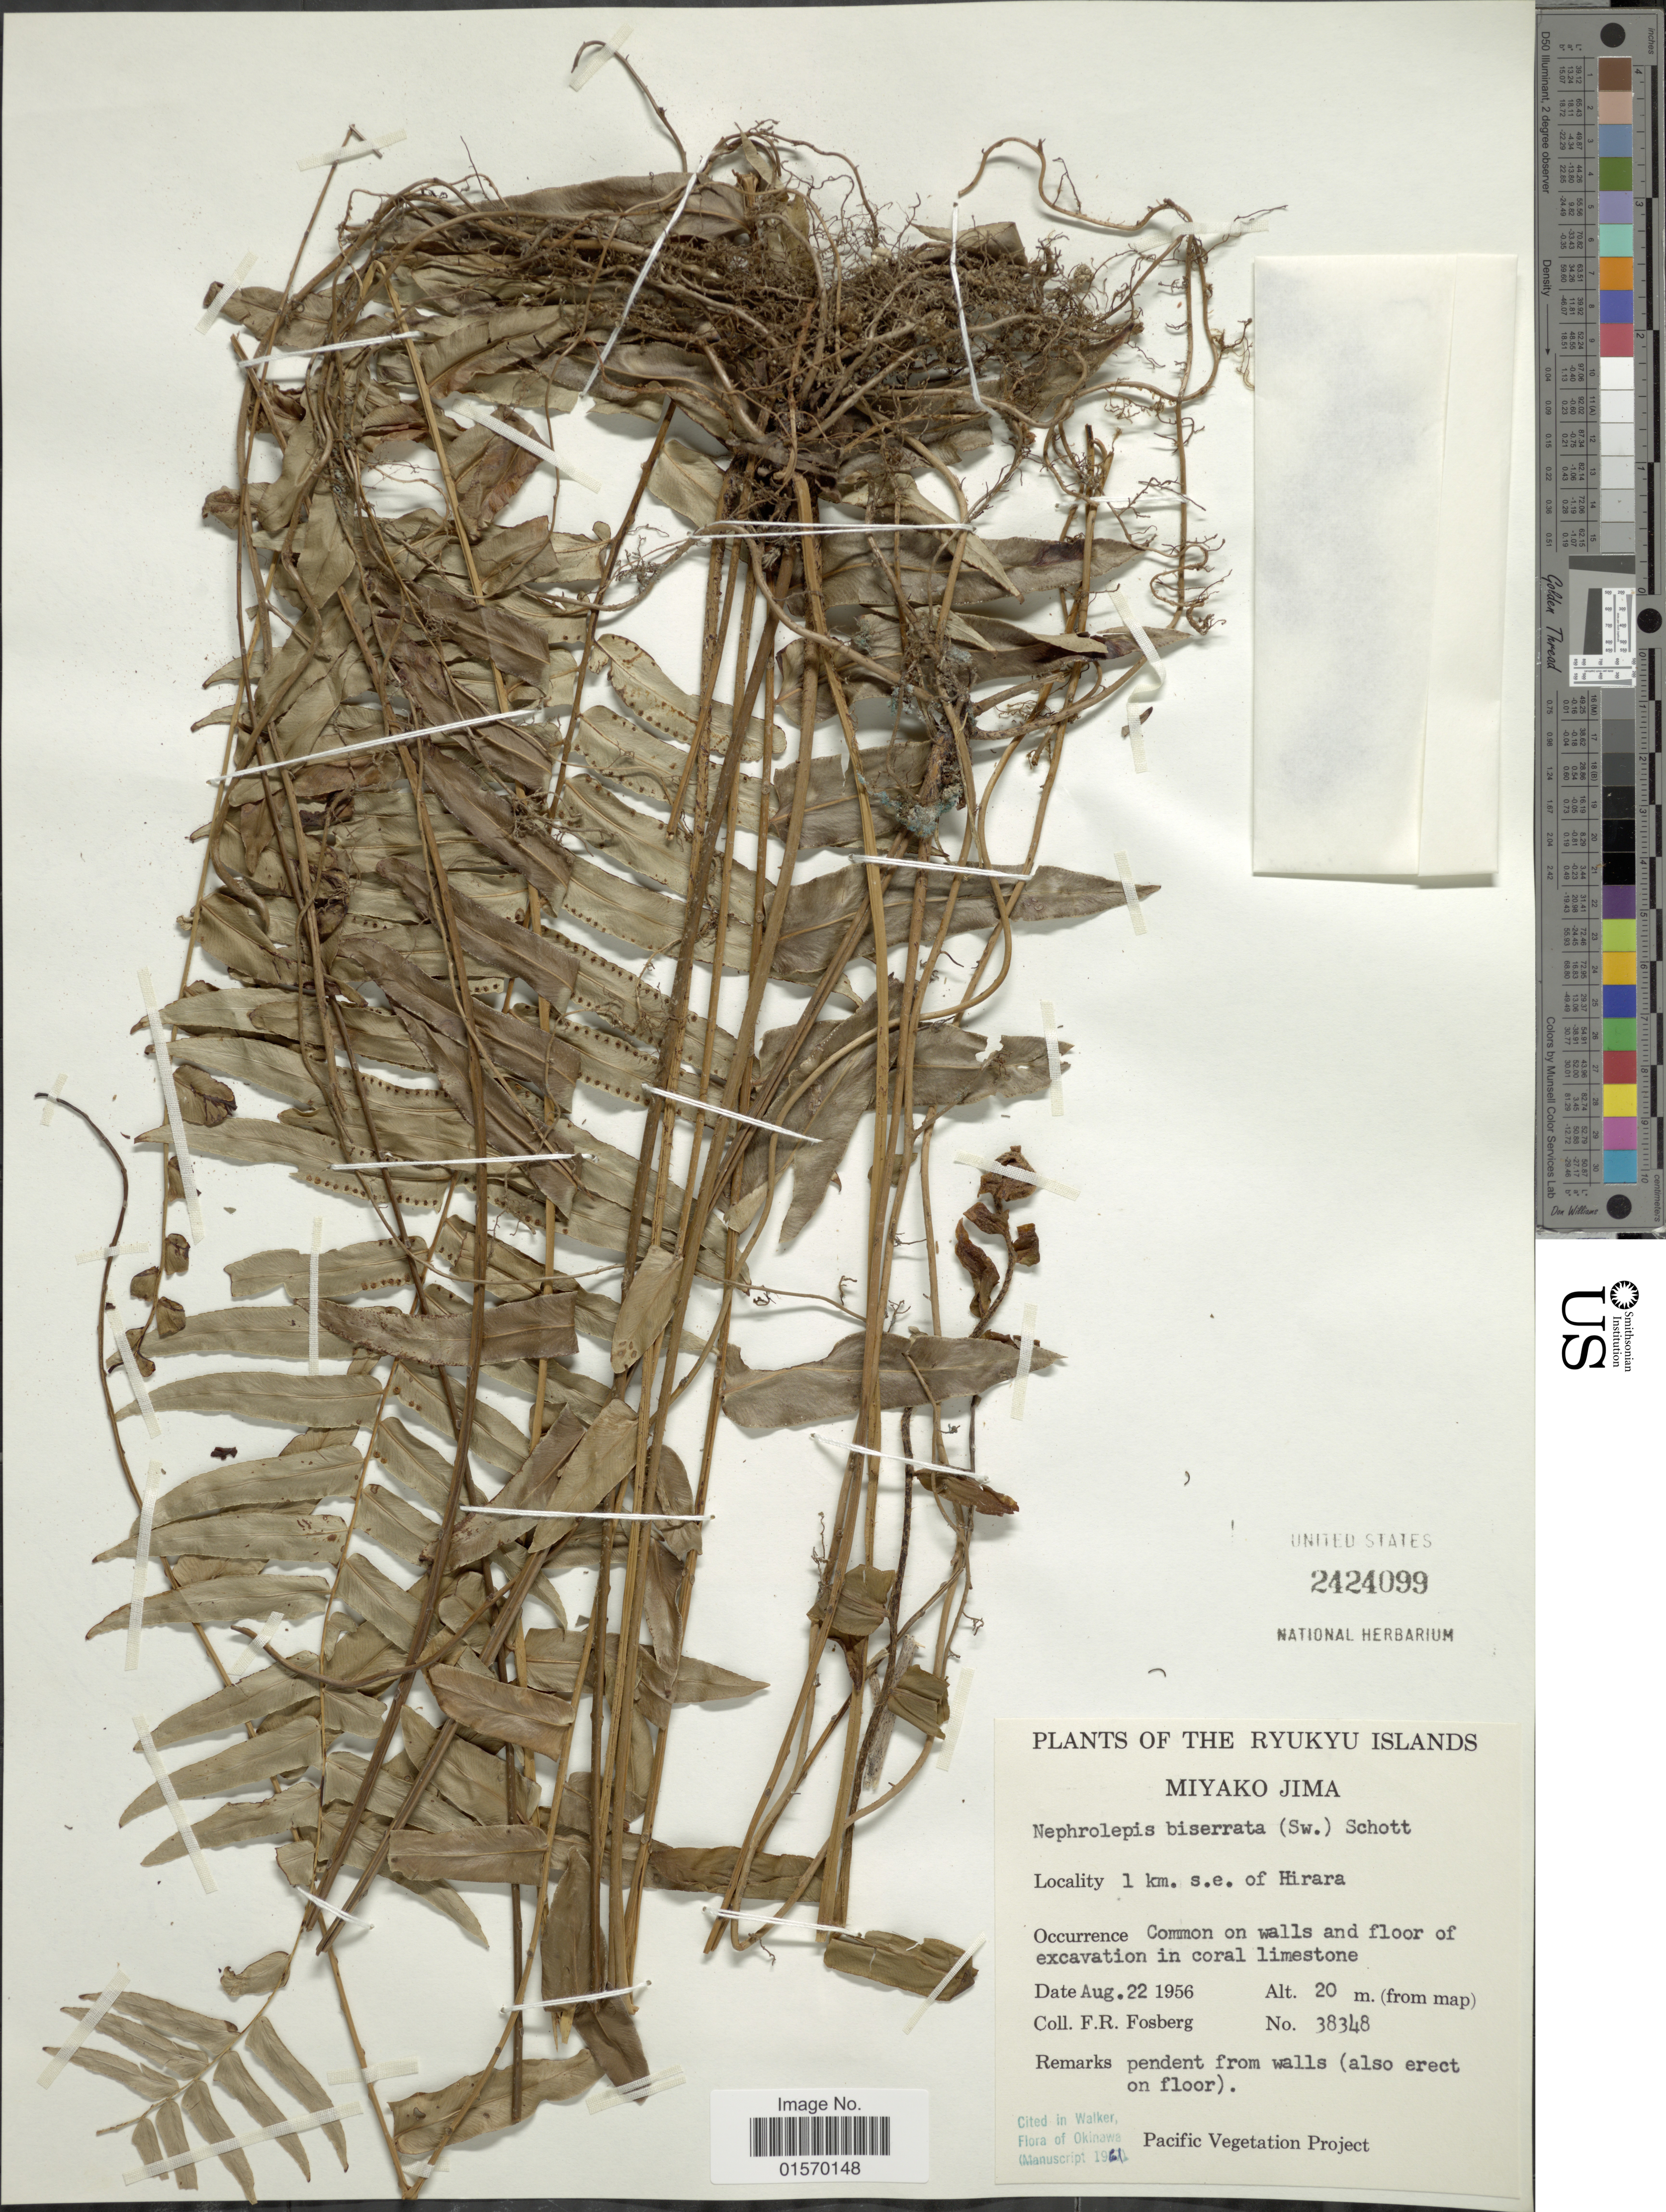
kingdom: Plantae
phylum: Tracheophyta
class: Polypodiopsida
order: Polypodiales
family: Nephrolepidaceae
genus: Nephrolepis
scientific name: Nephrolepis biserrata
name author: (Sw.) Schott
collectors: F. R. Fosberg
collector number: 38348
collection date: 1956-08-22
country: Japan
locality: The Ryukyu Islands. Miyako Jima. 1 km. s.e. of Hirara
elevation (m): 20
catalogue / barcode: US 2424099